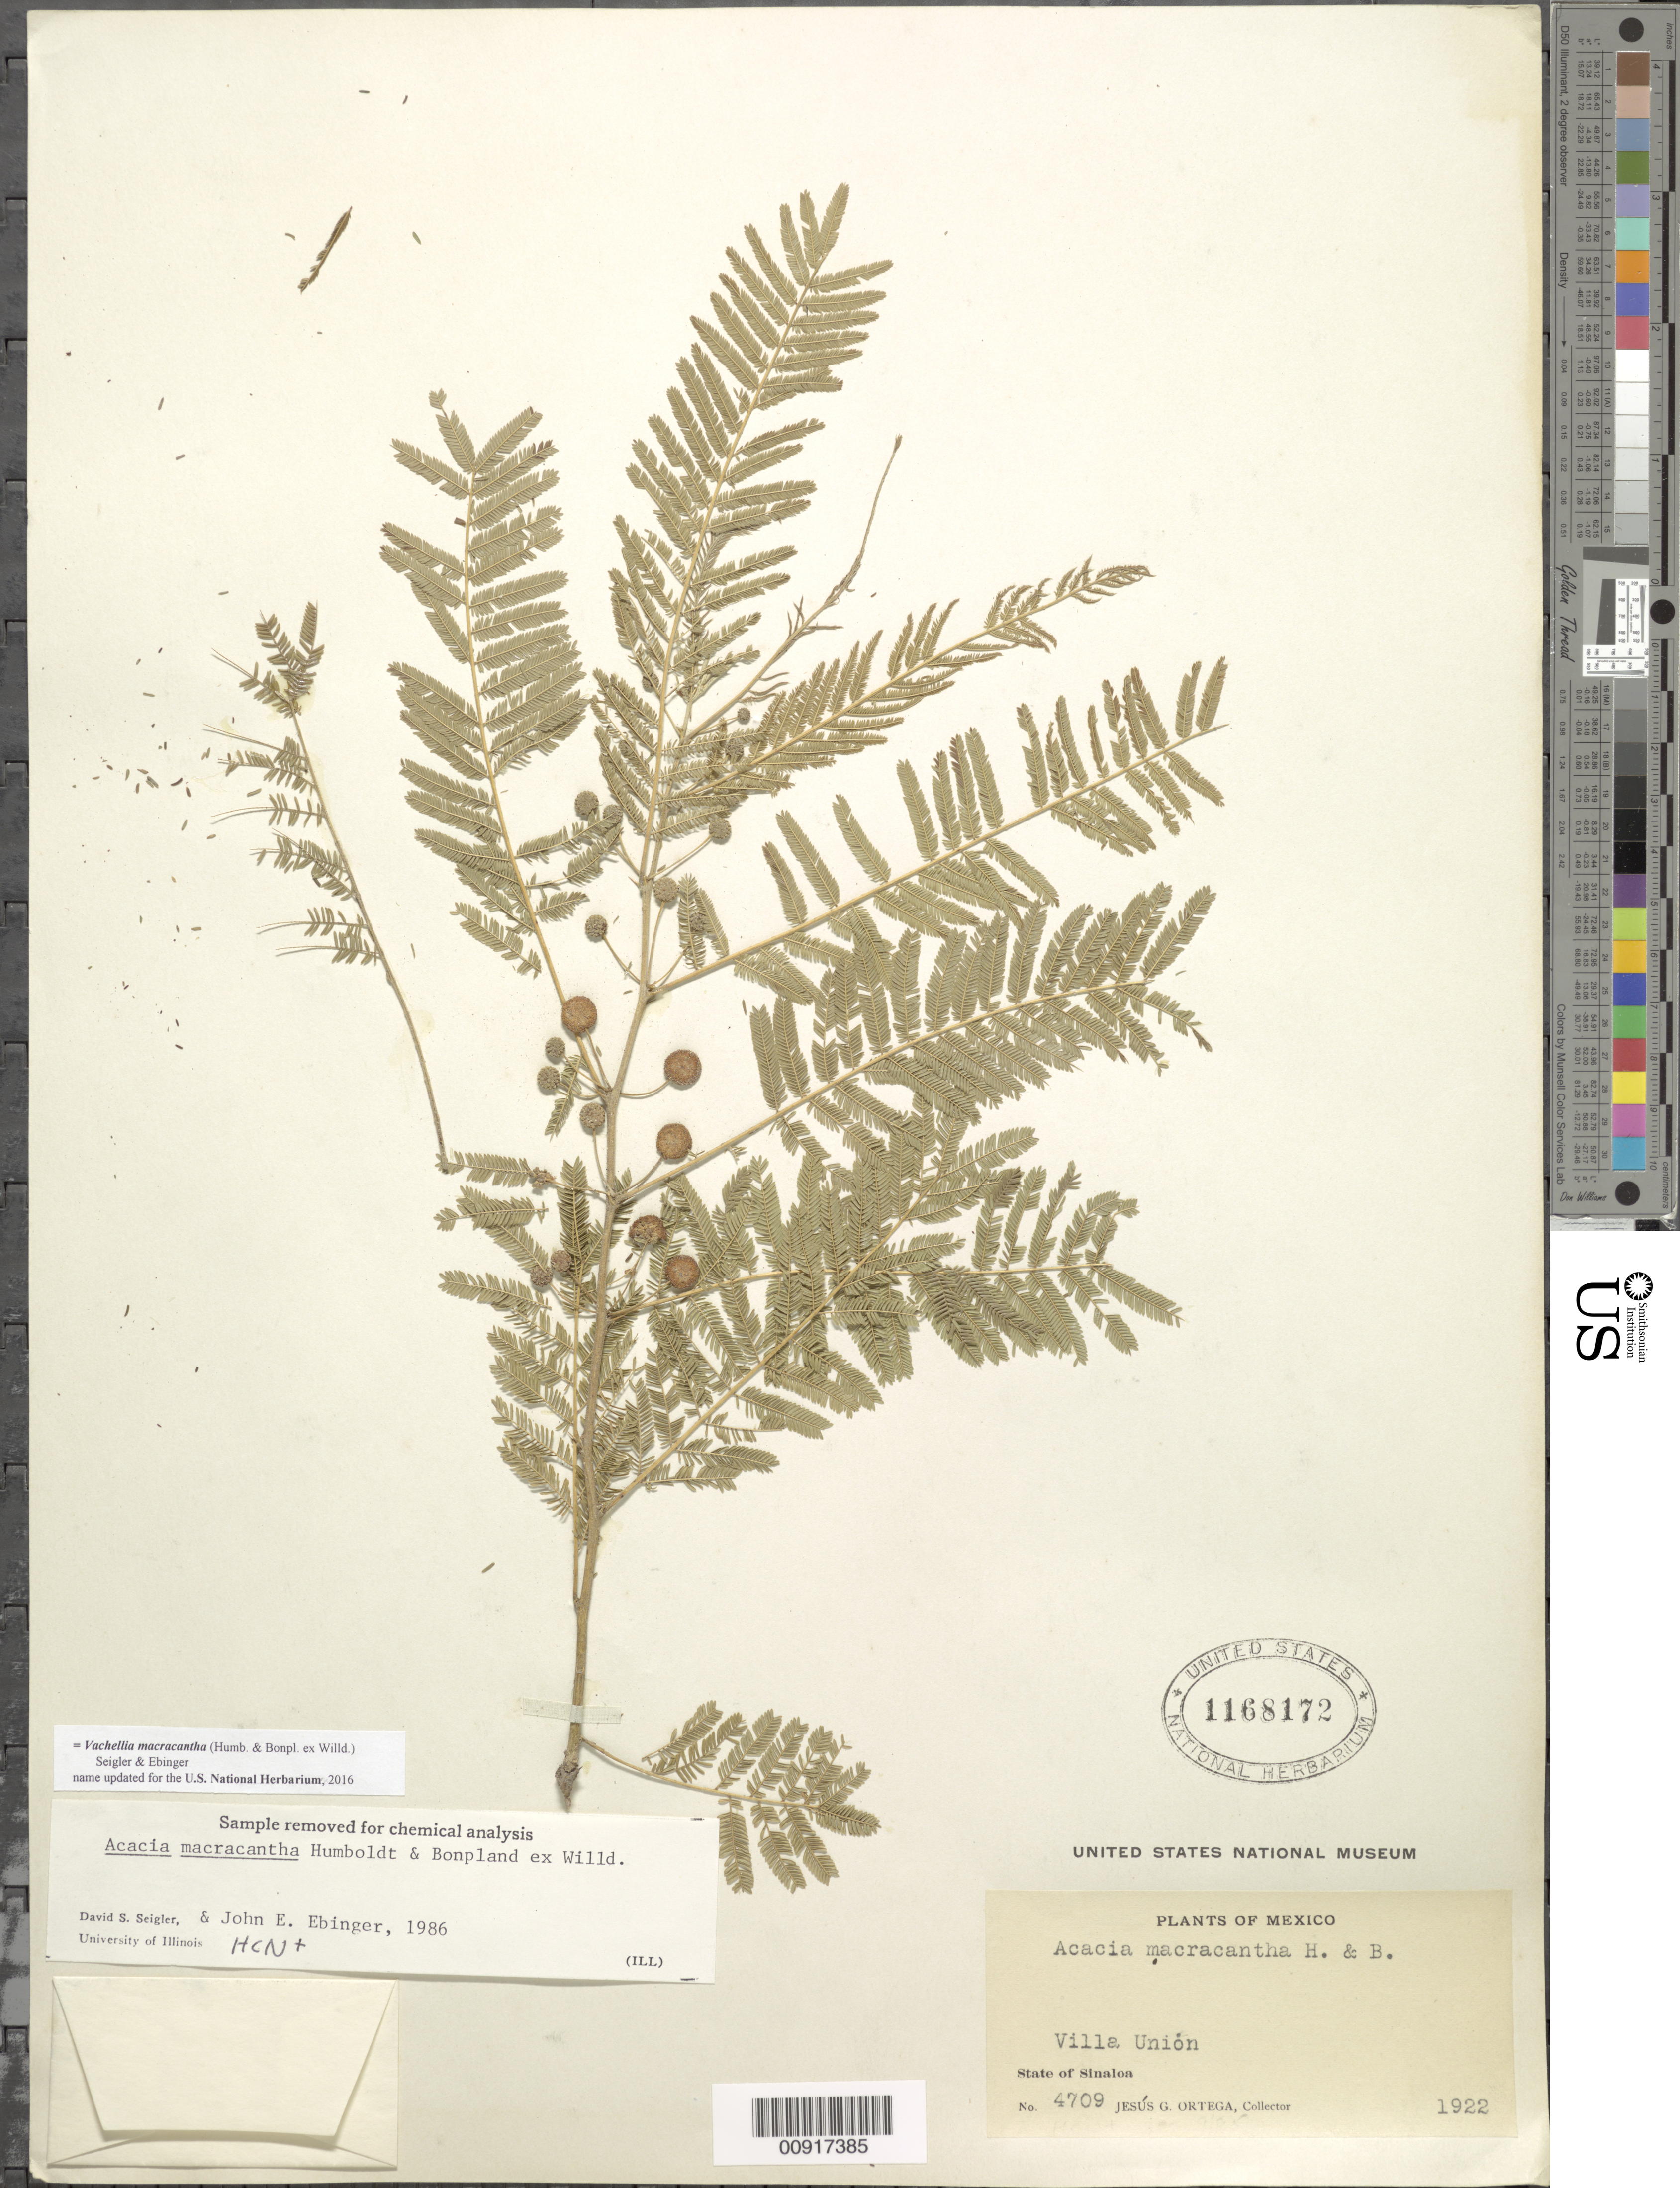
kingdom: Plantae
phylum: Tracheophyta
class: Magnoliopsida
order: Fabales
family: Fabaceae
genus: Vachellia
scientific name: Vachellia macracantha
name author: (Humb. & Bonpl. ex Willd.) Seigler & Ebinger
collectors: J. Ortega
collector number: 4709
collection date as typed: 1922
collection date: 1922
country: Mexico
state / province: Sinaloa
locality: Villa Unión, State of Sinaloa.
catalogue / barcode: US 1168172